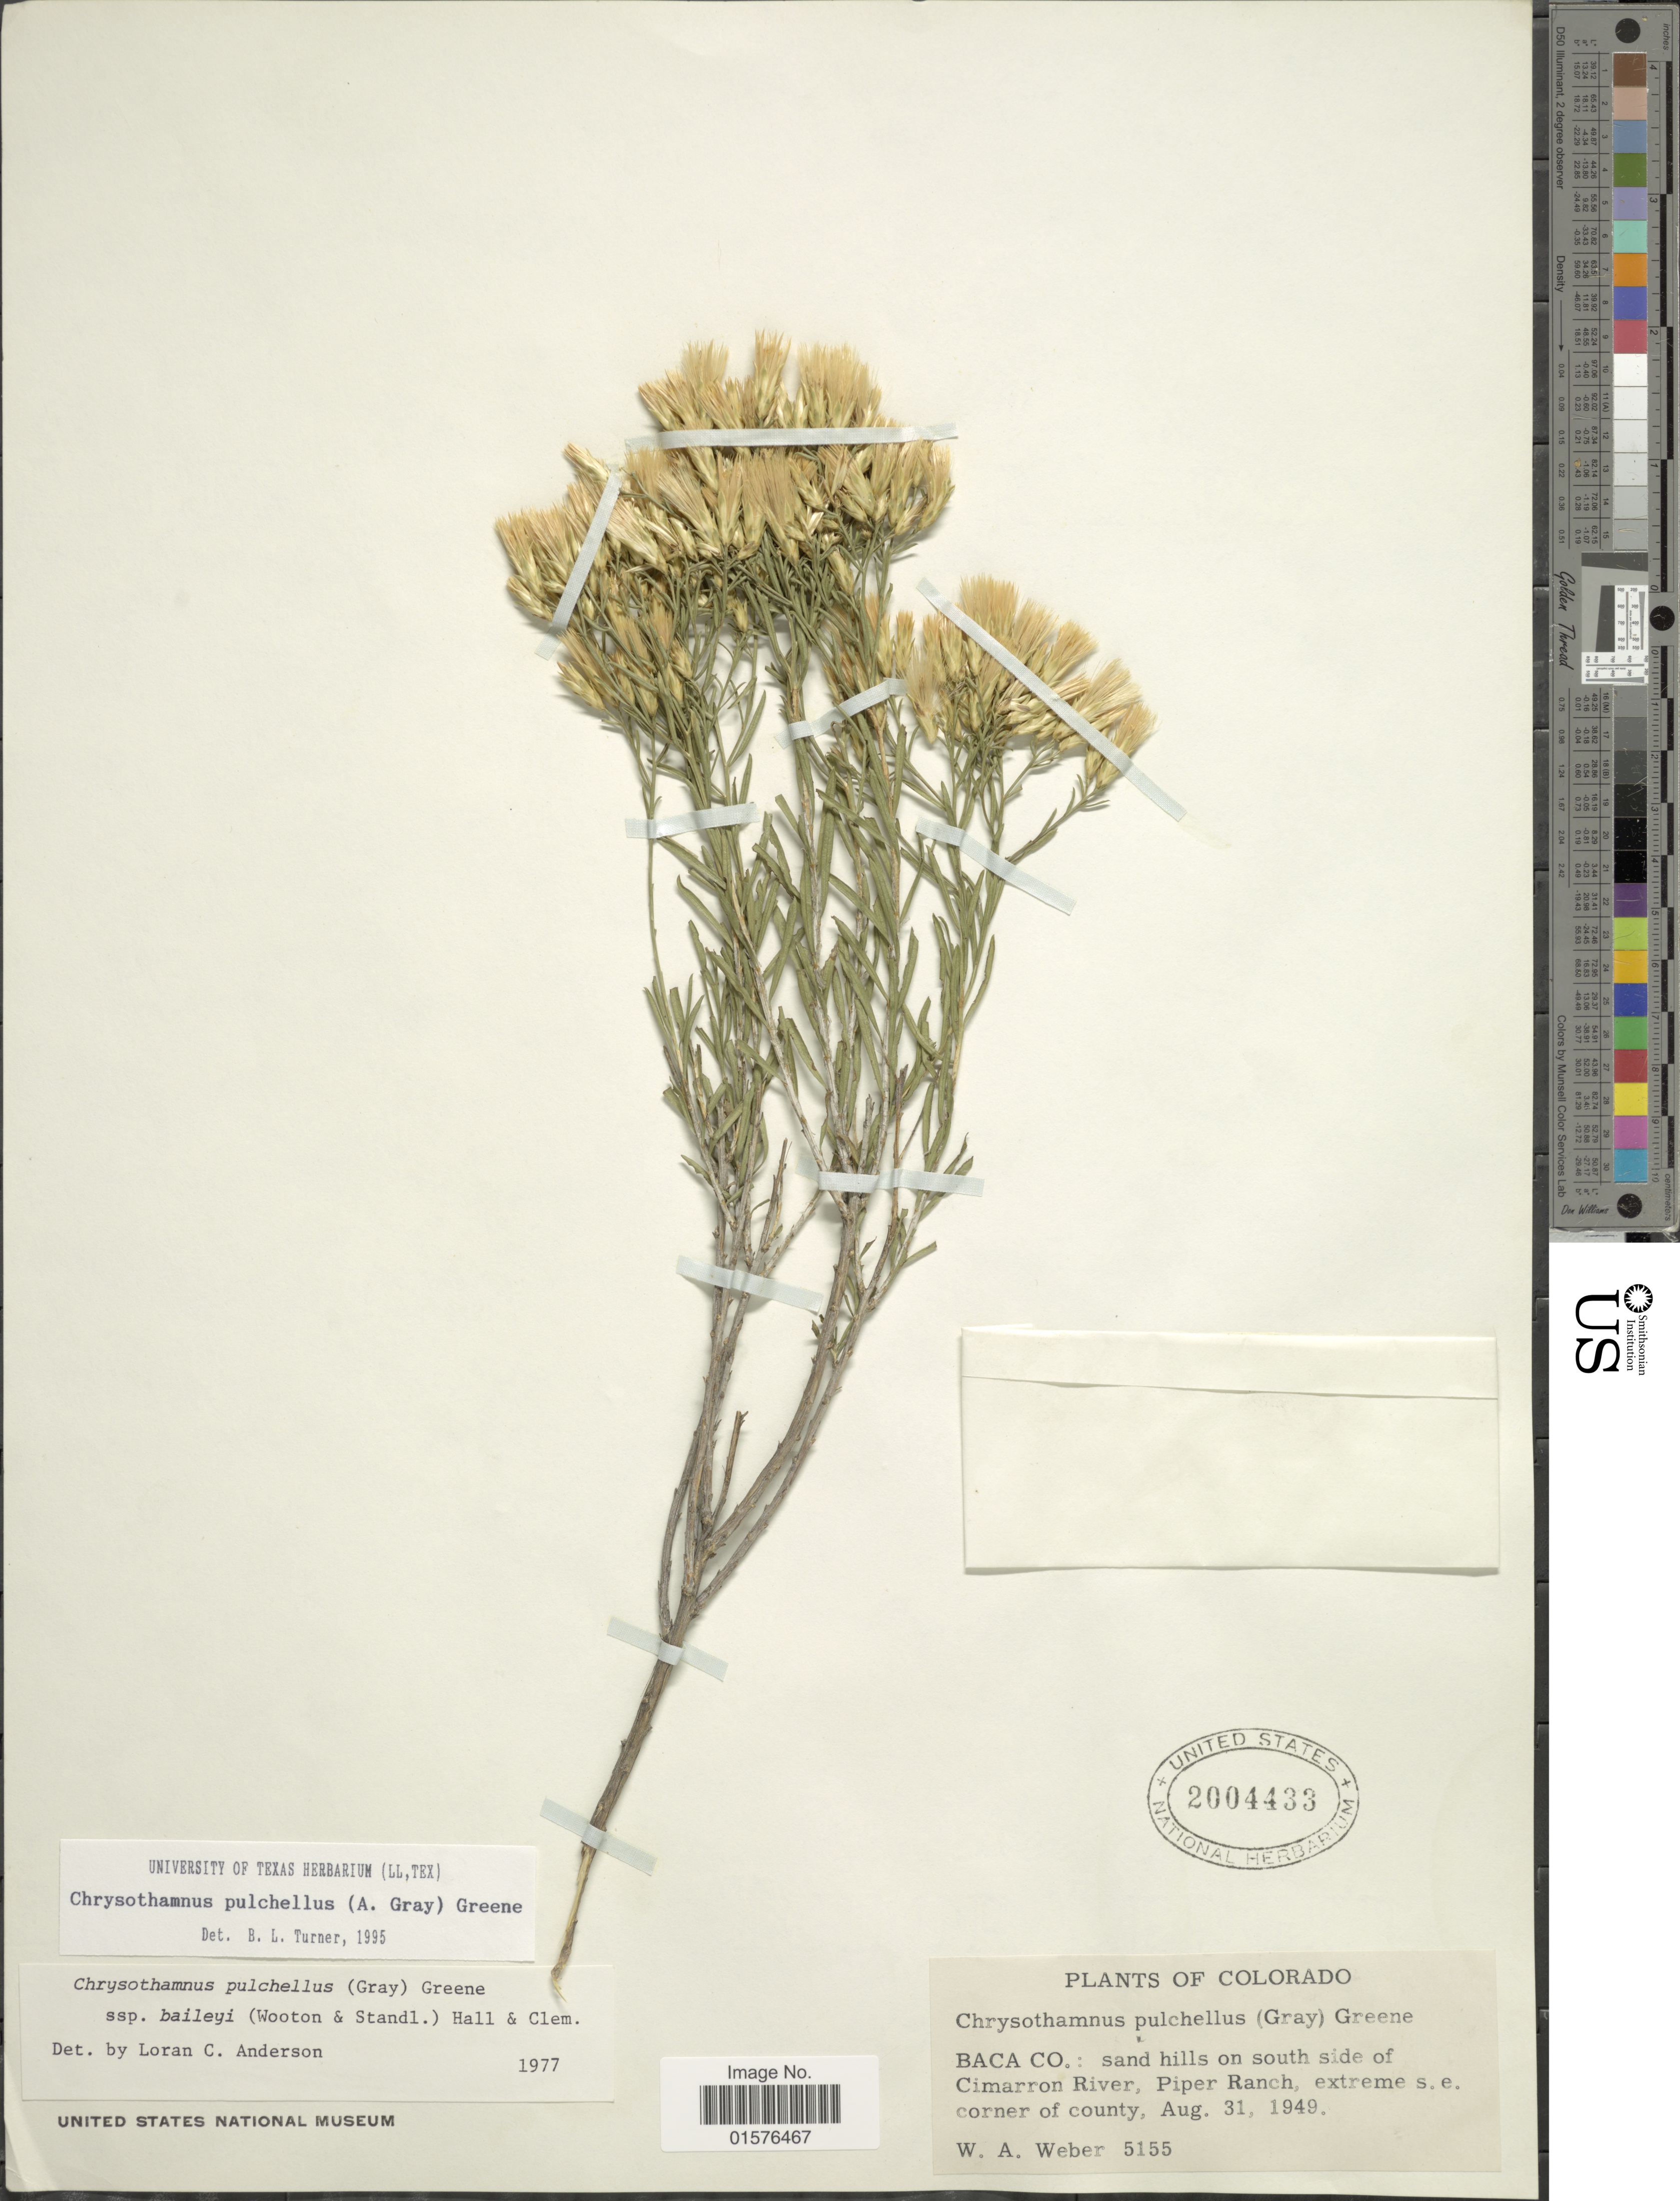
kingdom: Plantae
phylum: Tracheophyta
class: Magnoliopsida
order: Asterales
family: Asteraceae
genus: Lorandersonia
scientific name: Lorandersonia baileyi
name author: (Wooton & Standl.) et al.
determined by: Urbatsch, Lowell E., Curator (LSU), Louisiana State University (UNITED STATES)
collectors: W. A. Weber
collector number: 5155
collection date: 1949-08-31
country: United States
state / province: Colorado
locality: Baca Co.: on south side off Cimarron River, Piper Ranch, extreme s.e. corner of county.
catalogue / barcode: US 2004433